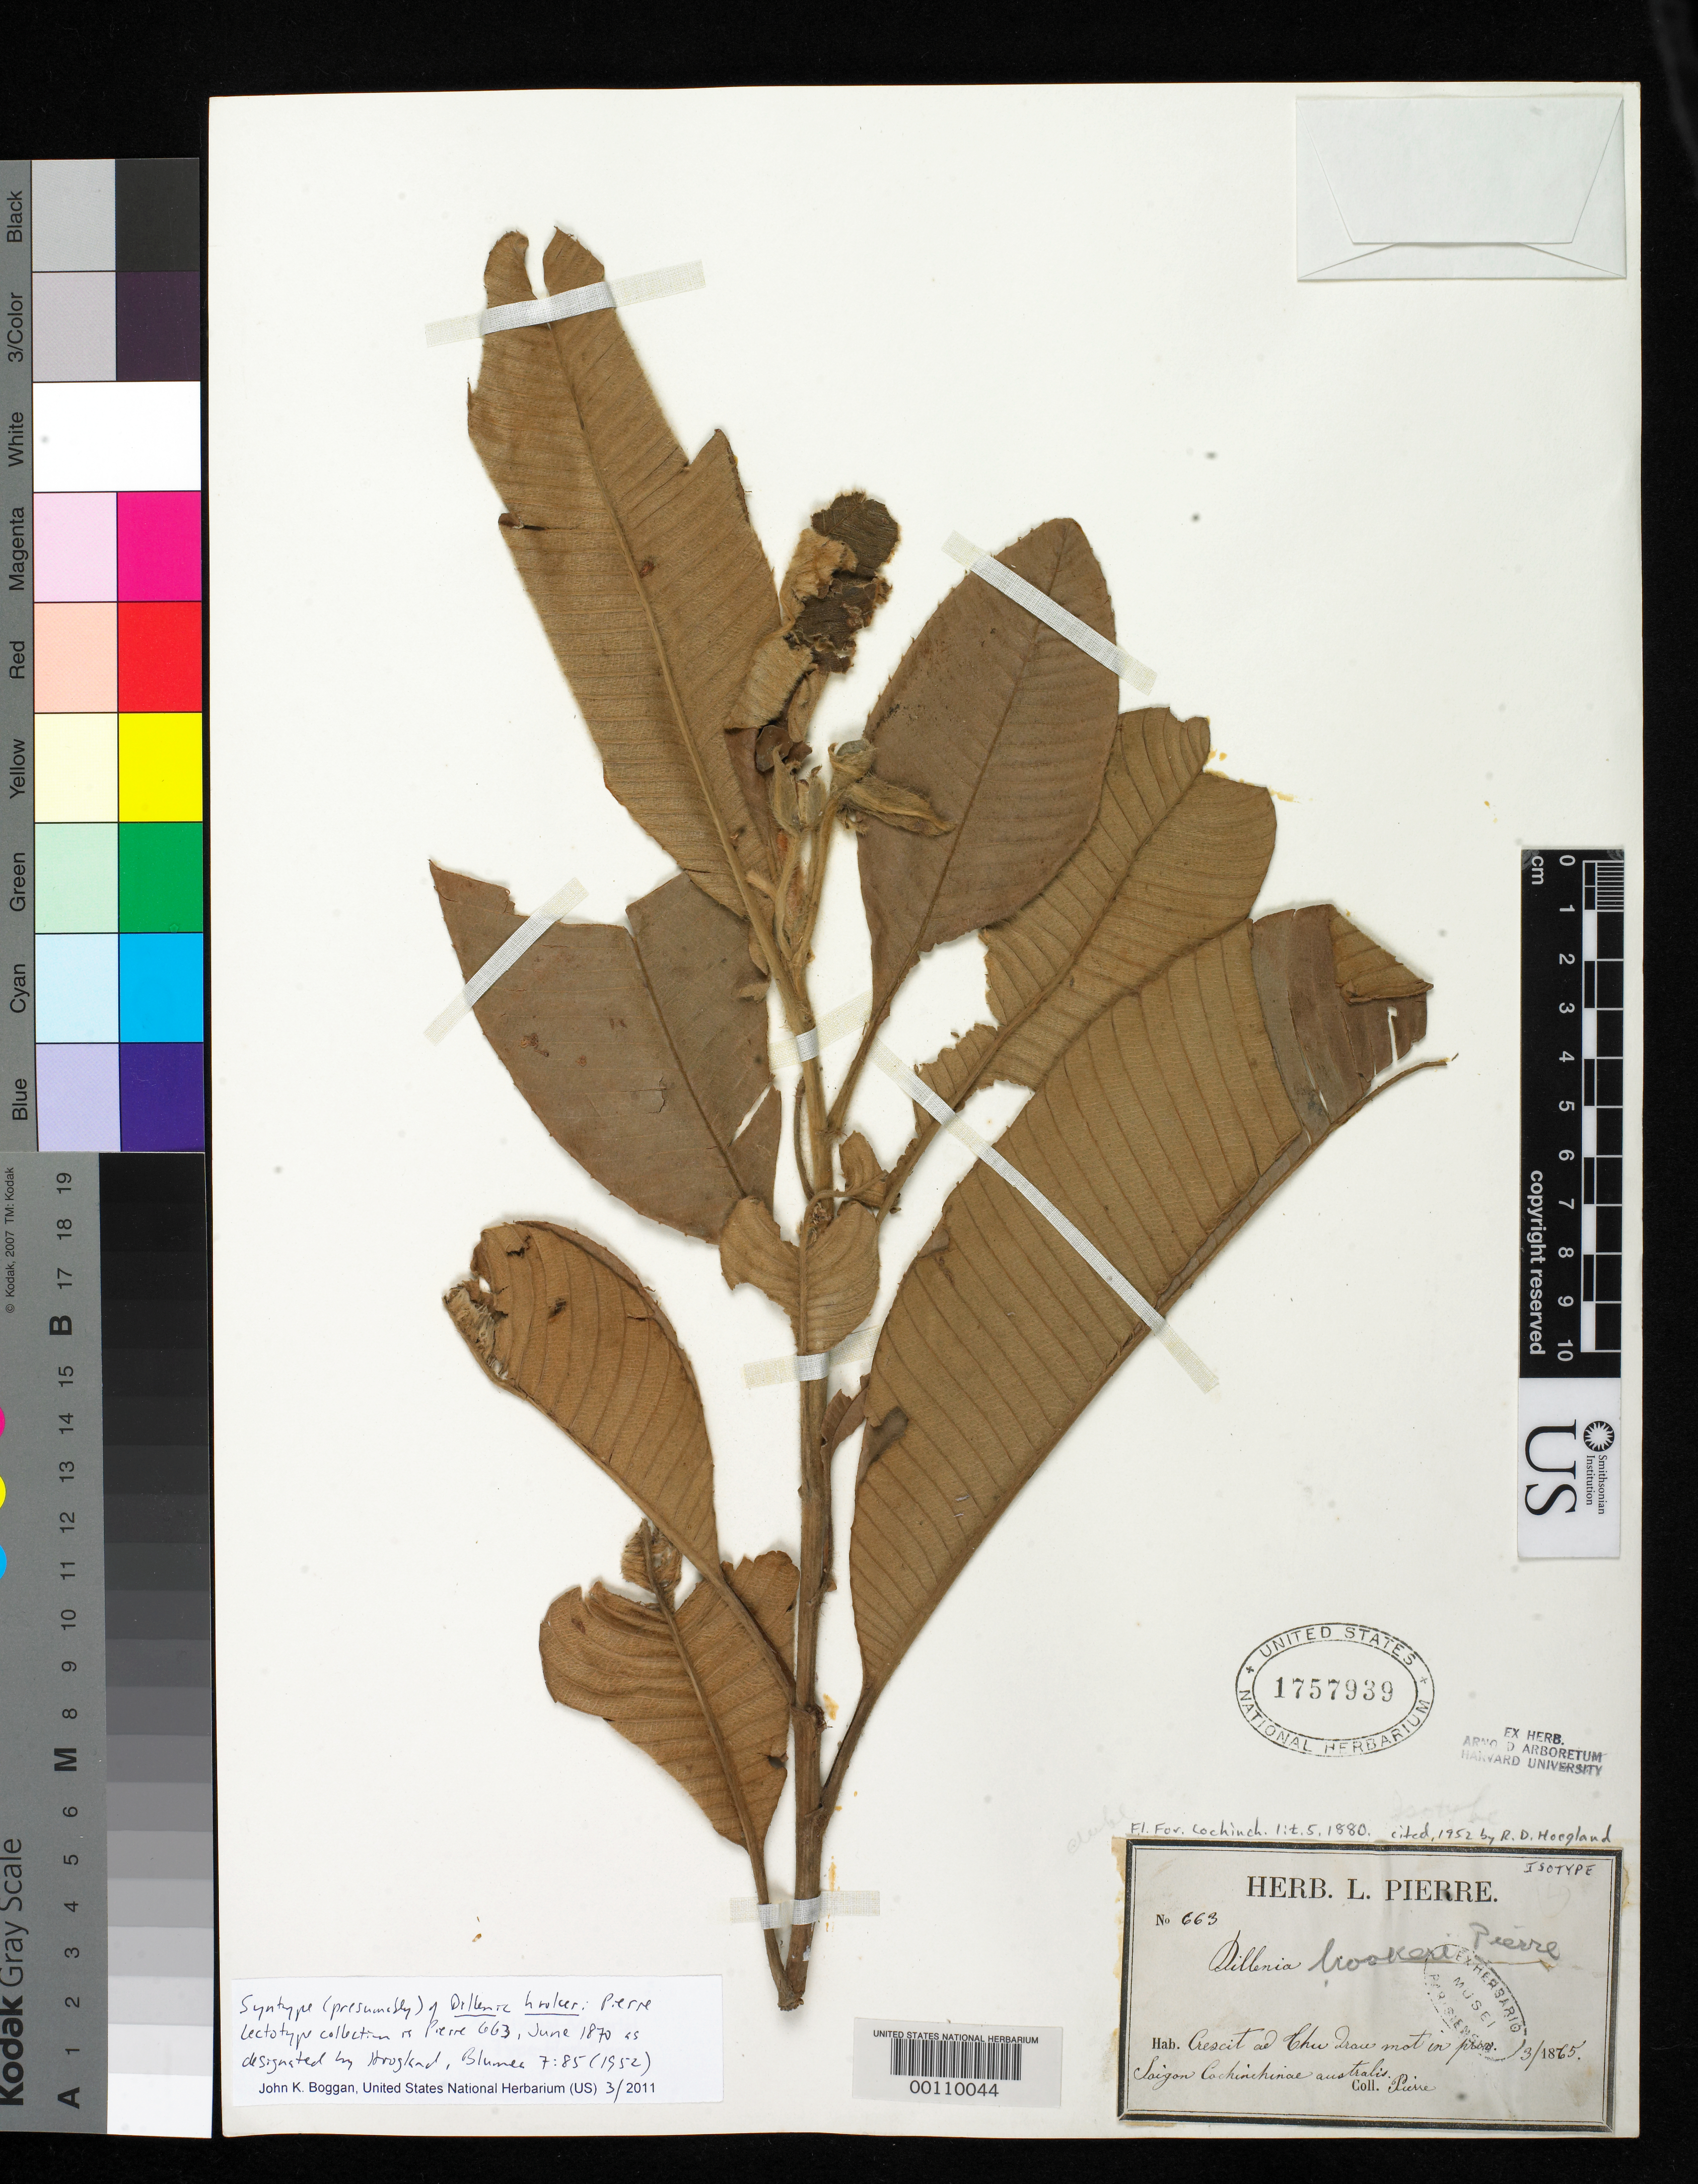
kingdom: Plantae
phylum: Tracheophyta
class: Magnoliopsida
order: Dilleniales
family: Dilleniaceae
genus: Dillenia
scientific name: Dillenia hookeri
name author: Pierre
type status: Isosyntype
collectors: J. Pierre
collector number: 663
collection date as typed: Mar 1865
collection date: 1865-03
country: Vietnam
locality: Crescit ad Chu Draw mot in prov. Saigon, Cochinchinae australis.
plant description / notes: Lectotype collection is Pierre 663 (collection date Jun 1870) as designated by Hoogland, Blumea 7: 85 (1952).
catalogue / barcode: US 1757939